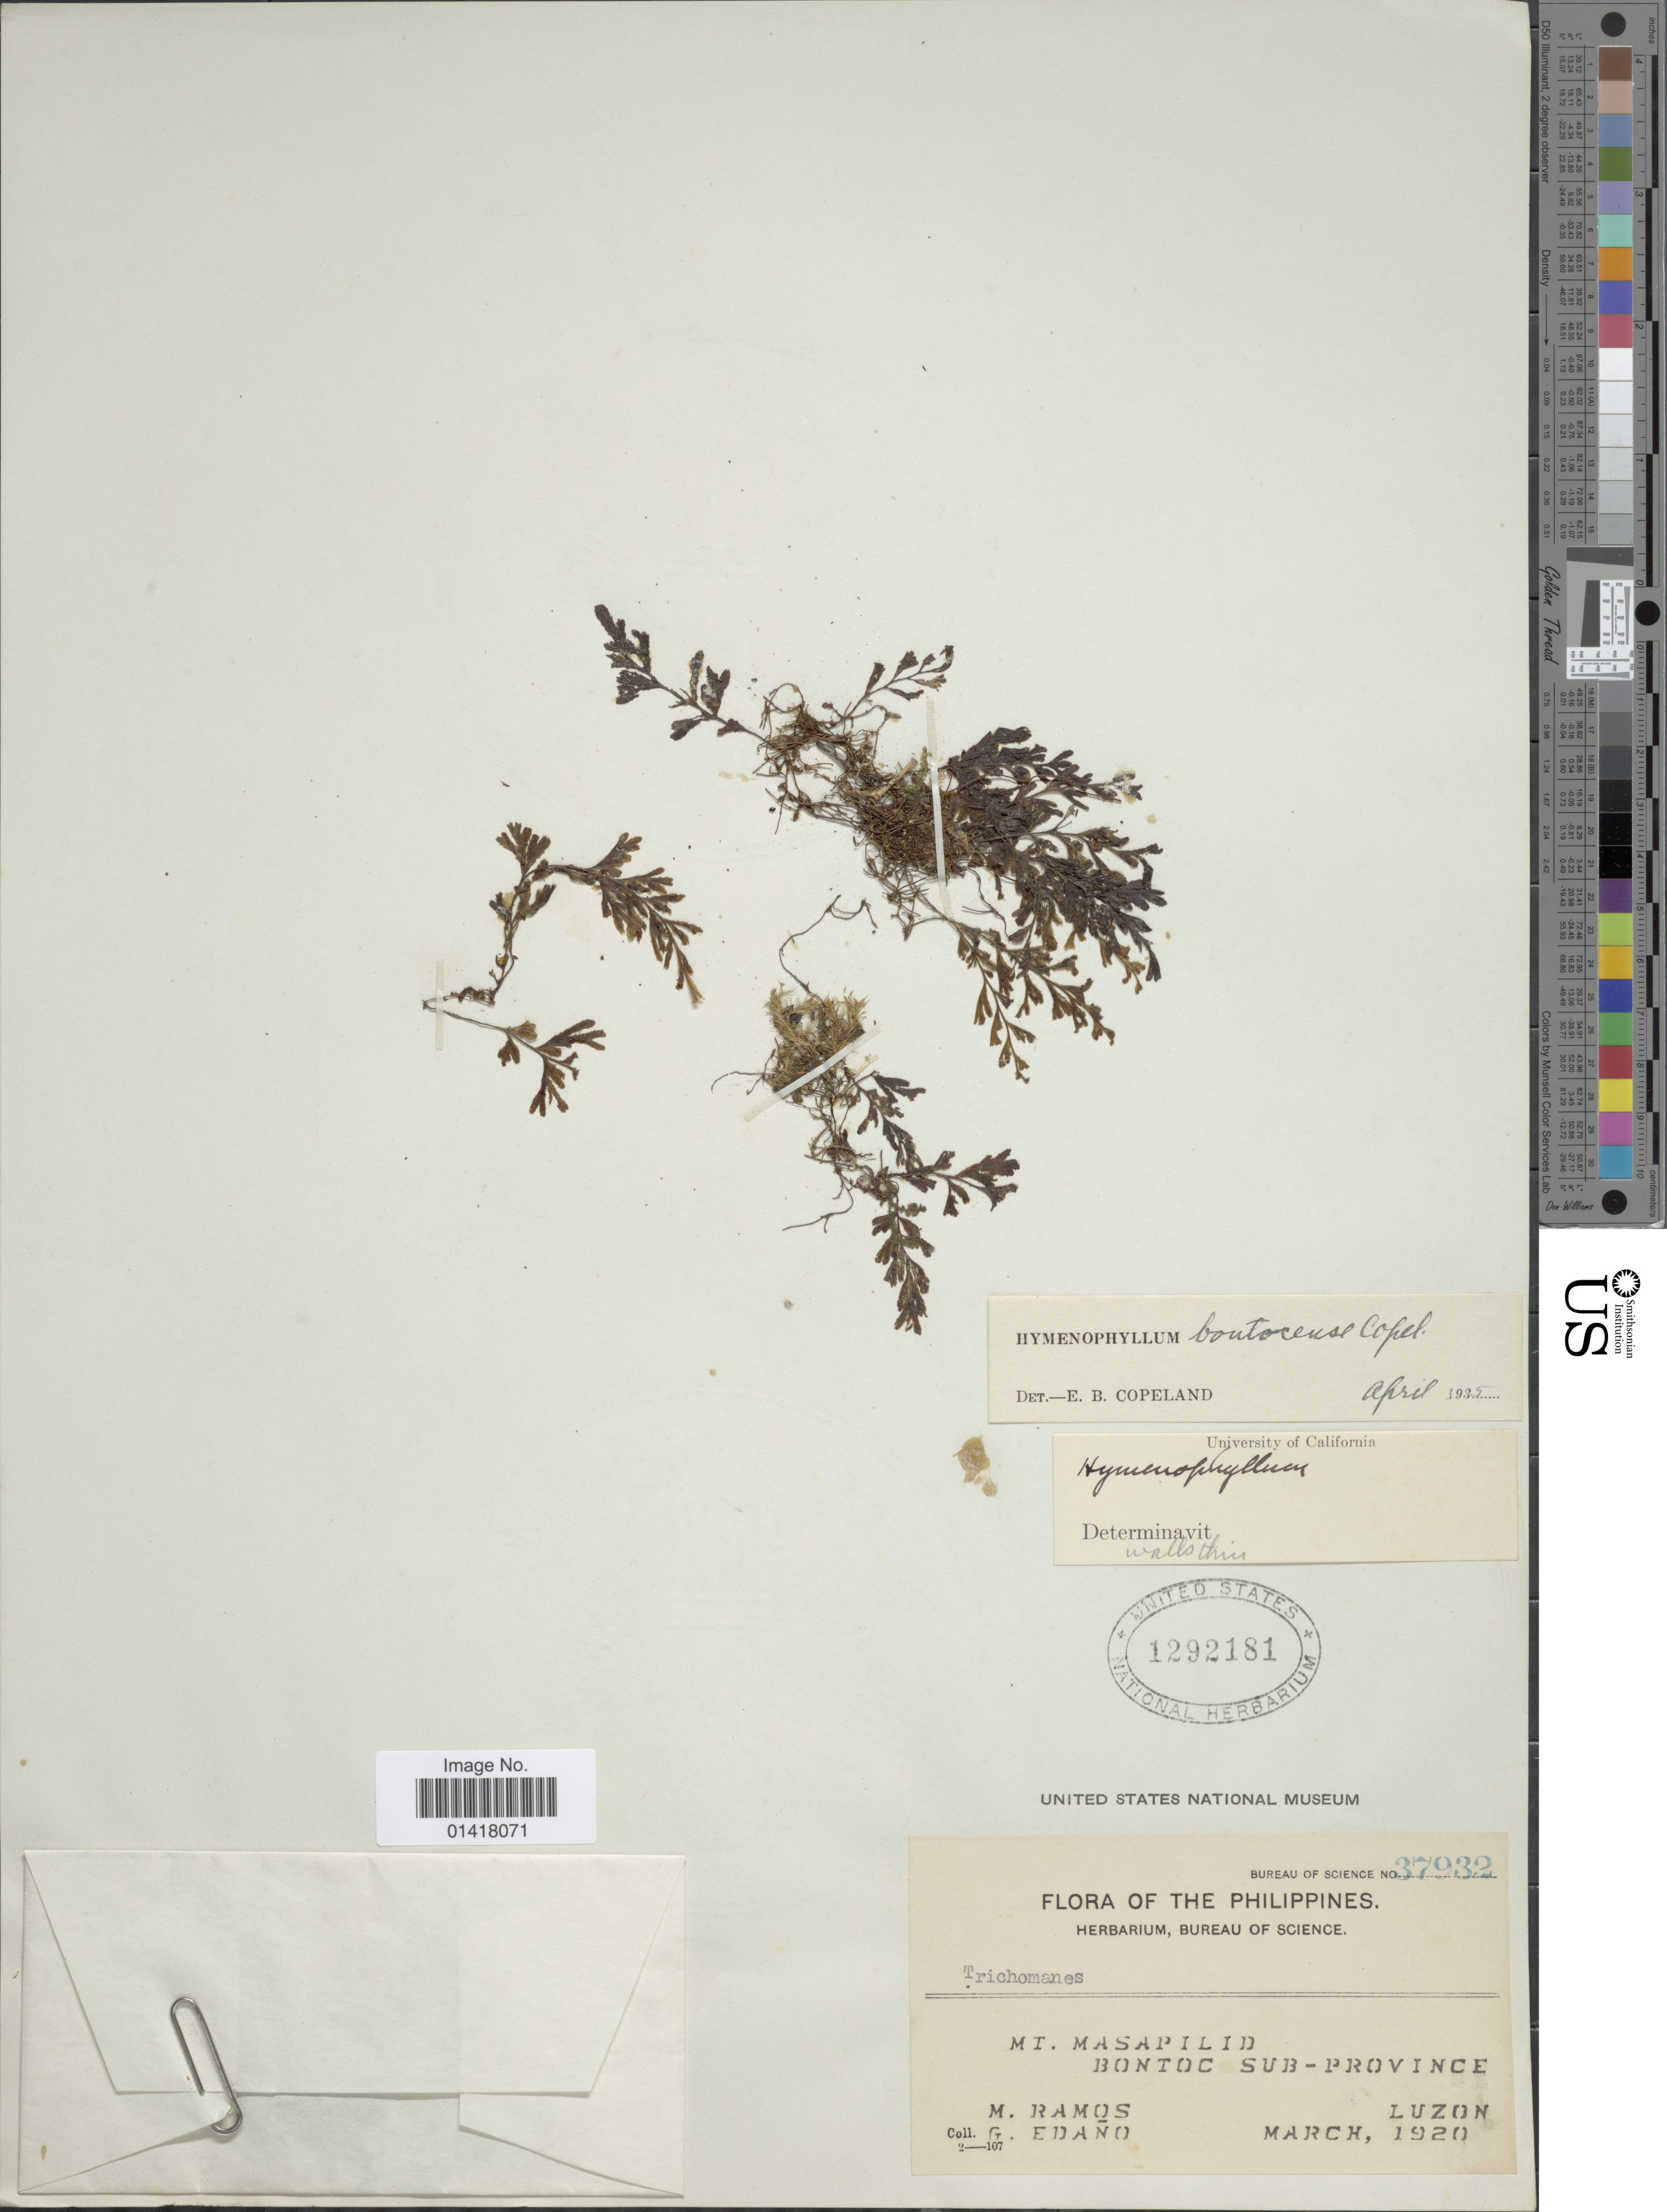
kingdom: Plantae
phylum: Tracheophyta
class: Polypodiopsida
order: Hymenophyllales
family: Hymenophyllaceae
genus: Hymenophyllum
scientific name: Hymenophyllum bontocense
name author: Copel.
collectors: M. Ramos & G. Edaño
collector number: Bureau of Science 37932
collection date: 1920-03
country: Philippines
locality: Luzon. Mt. Masapilid, Bontoc Sub-Province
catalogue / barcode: US 1292181